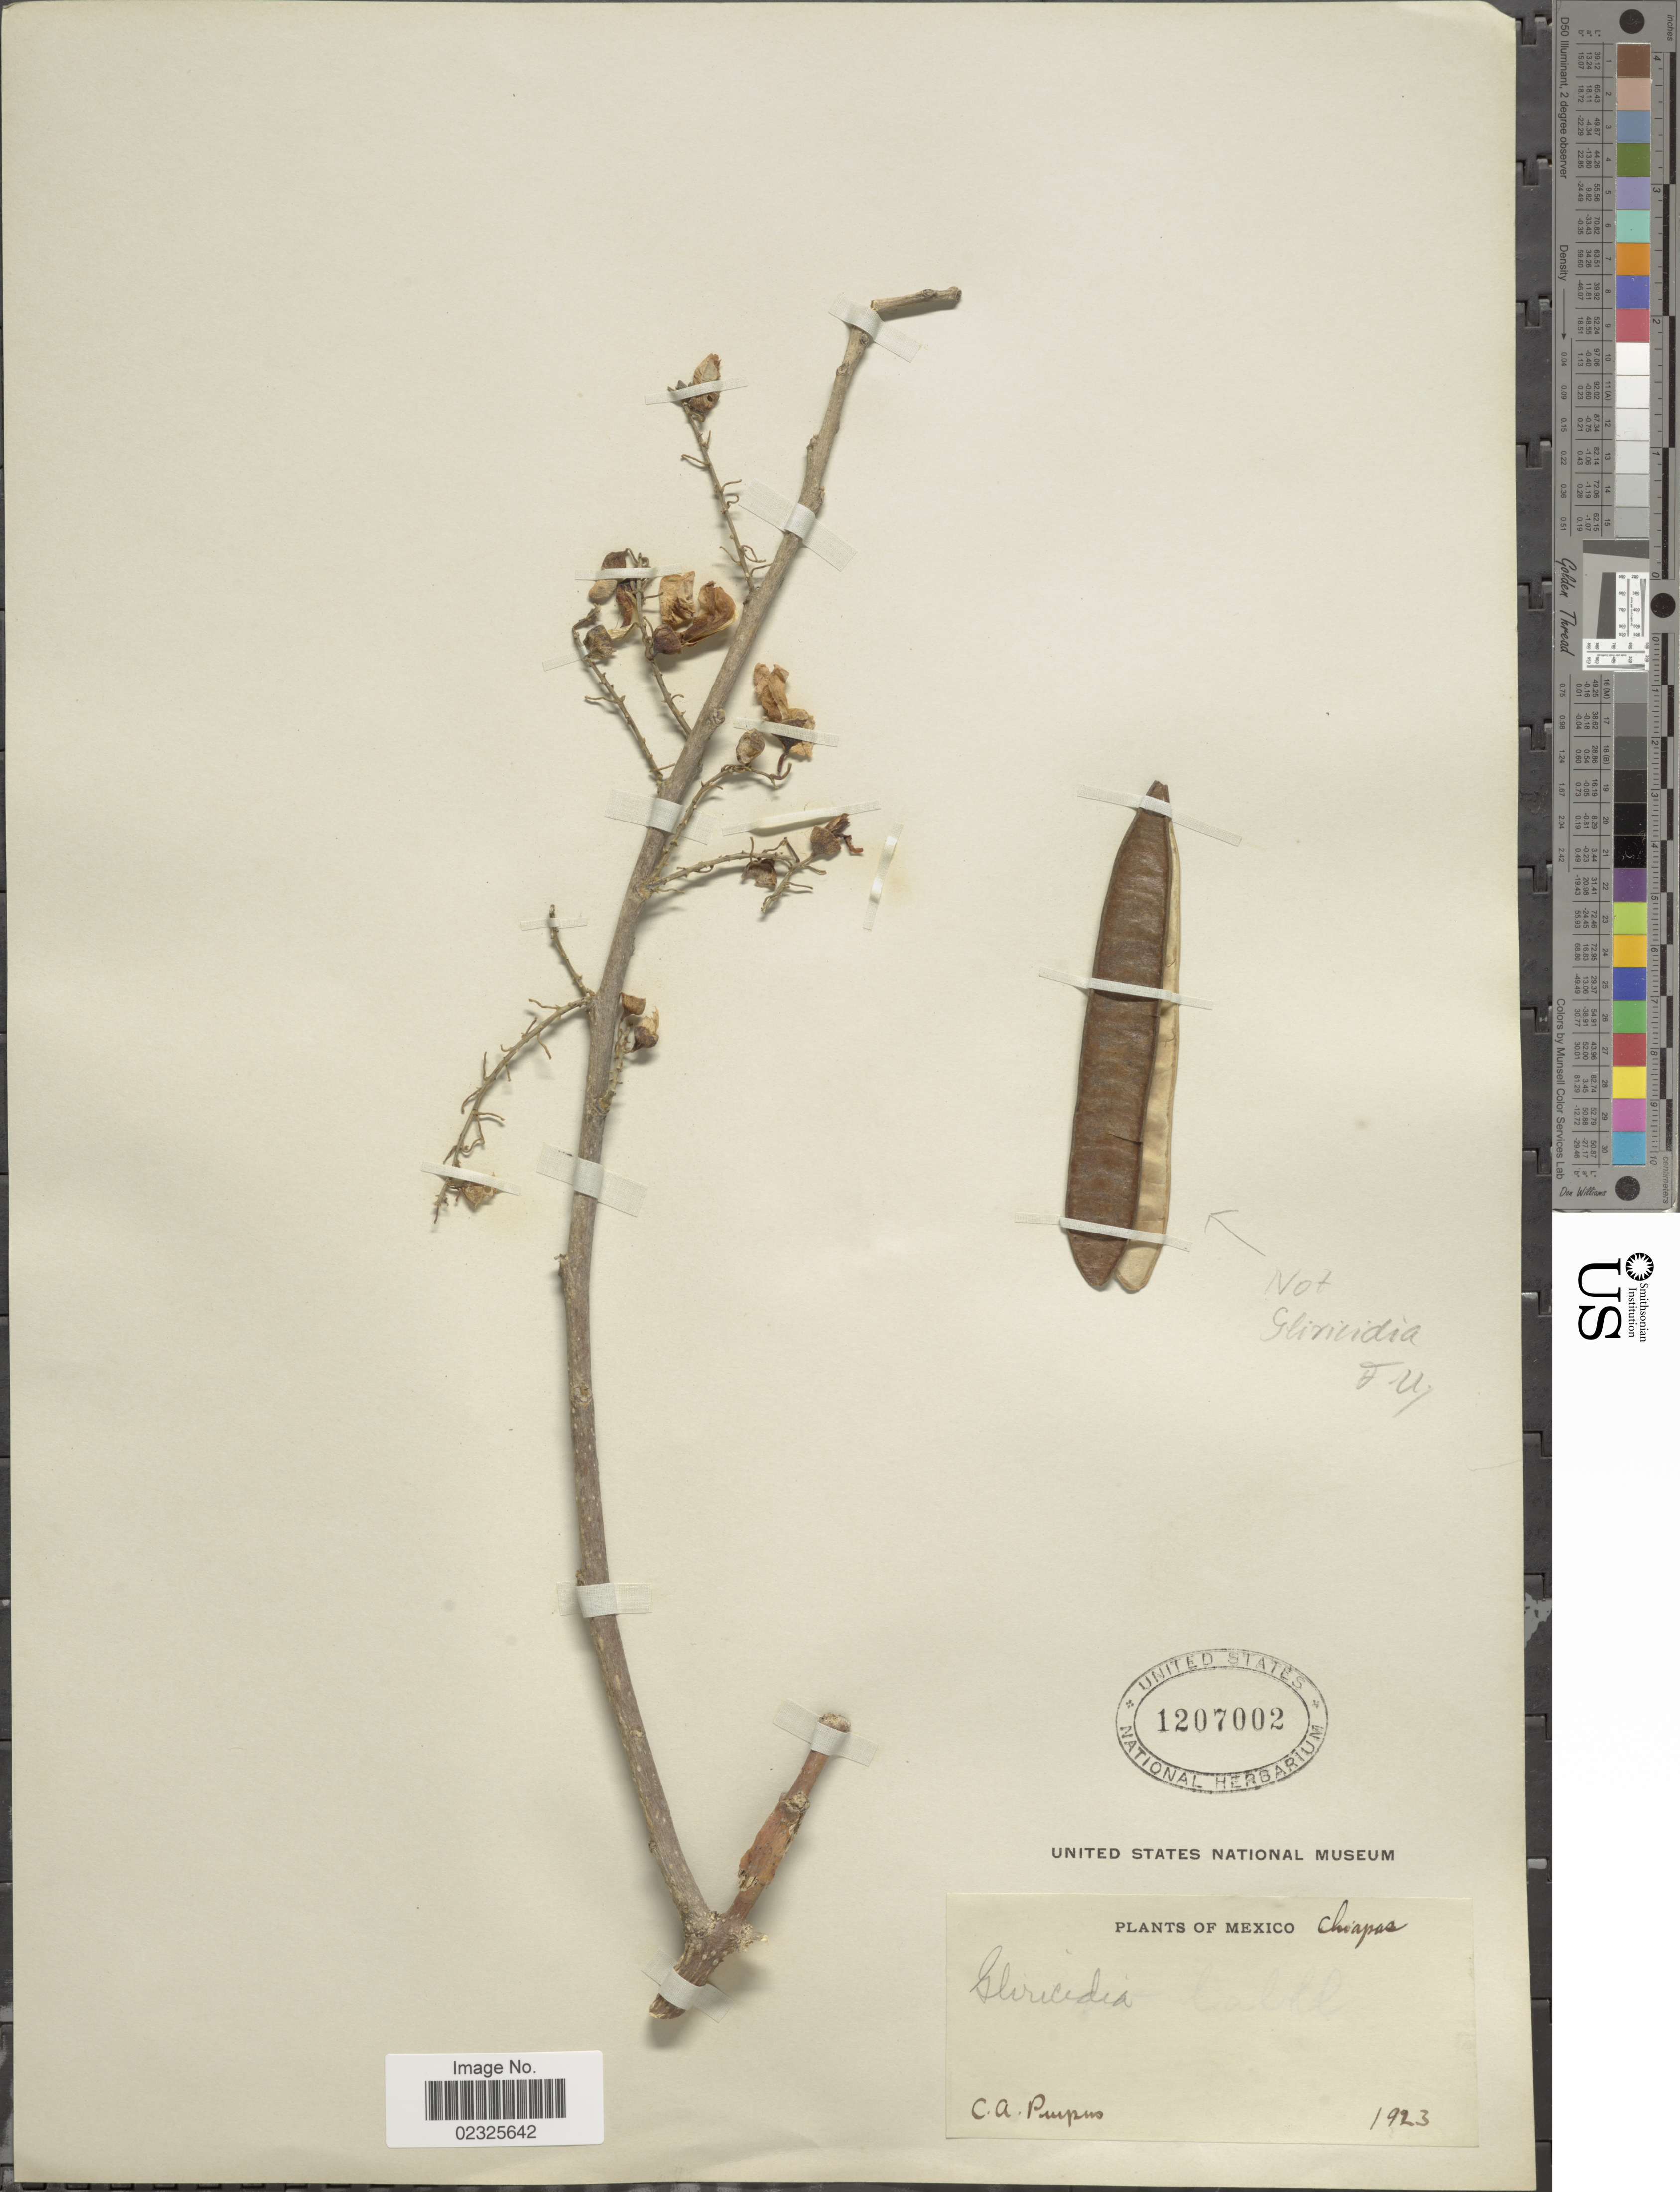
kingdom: Plantae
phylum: Tracheophyta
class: Magnoliopsida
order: Fabales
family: Fabaceae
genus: Gliricidia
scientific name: Gliricidia sepium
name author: (Jacq.) Kunth ex Walp.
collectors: C. A. Purpus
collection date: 1923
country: Mexico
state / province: Oaxaca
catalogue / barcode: US 1207002